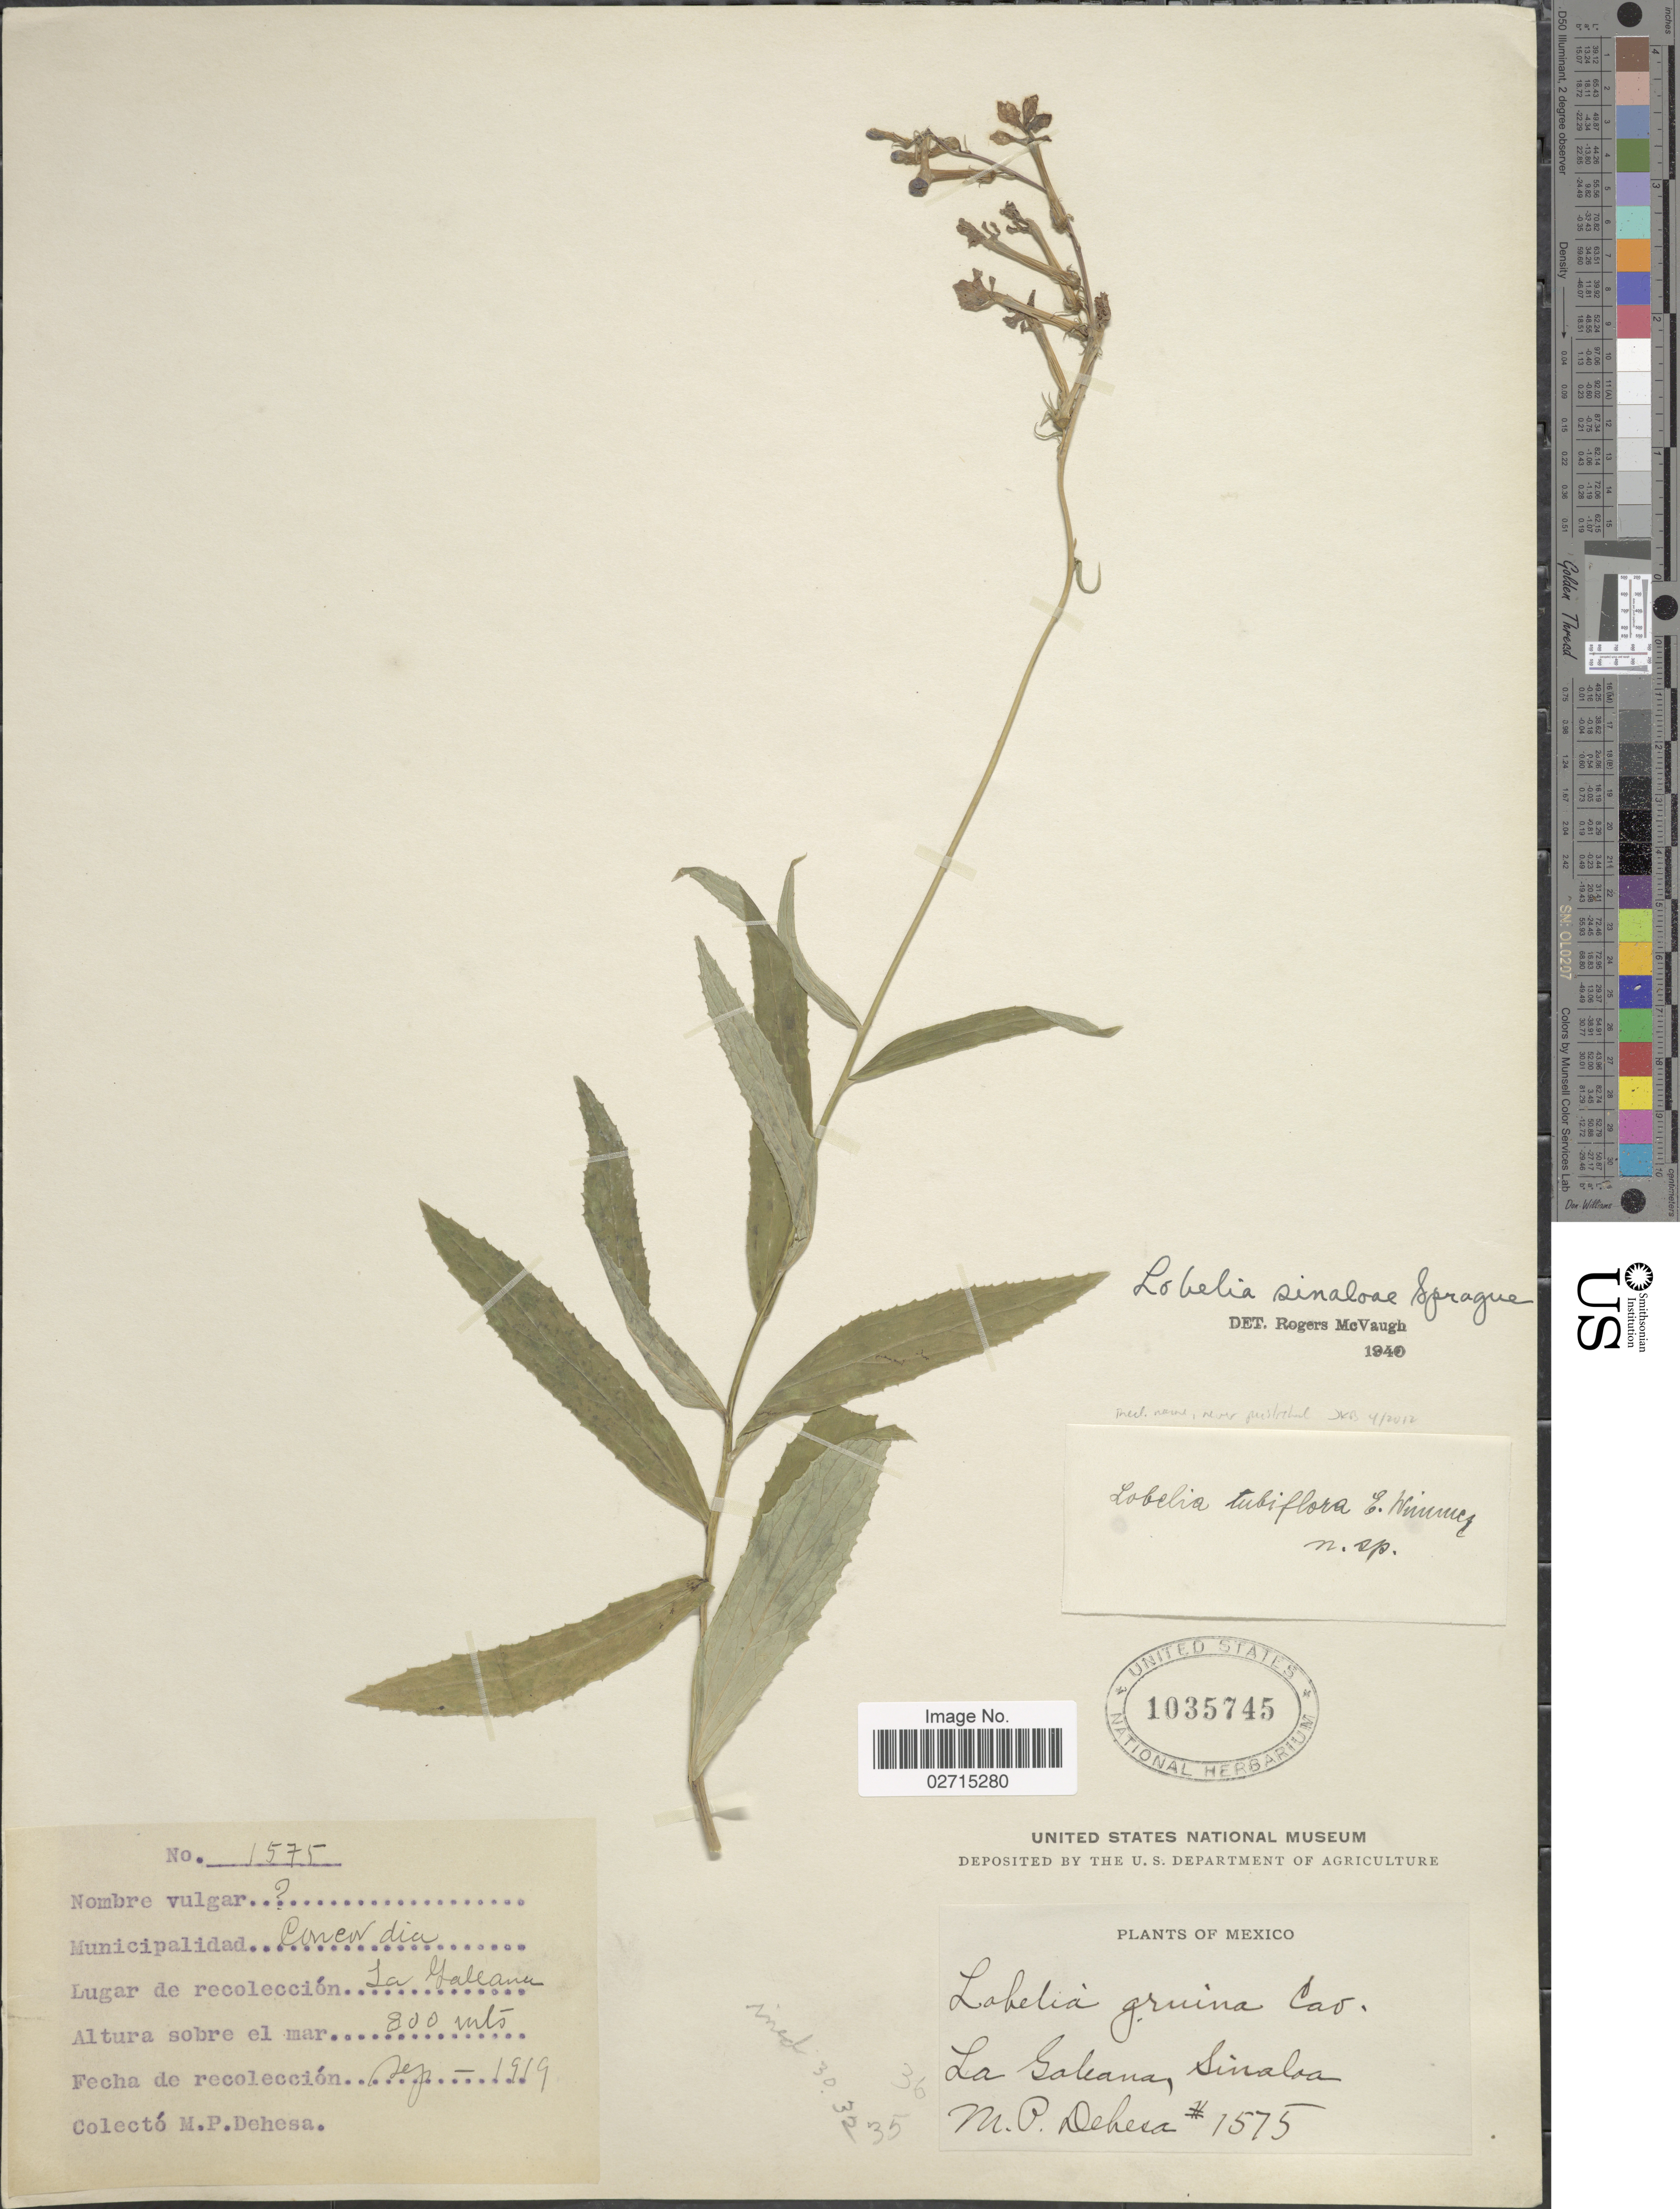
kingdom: Plantae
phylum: Tracheophyta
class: Magnoliopsida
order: Asterales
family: Campanulaceae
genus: Lobelia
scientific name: Lobelia sinaloae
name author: Sprague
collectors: M. Dehesa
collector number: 1575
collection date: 1919-09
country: Mexico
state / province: Sinaloa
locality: Municipalidad Concordia, la Galeana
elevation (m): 800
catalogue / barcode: US 1035745